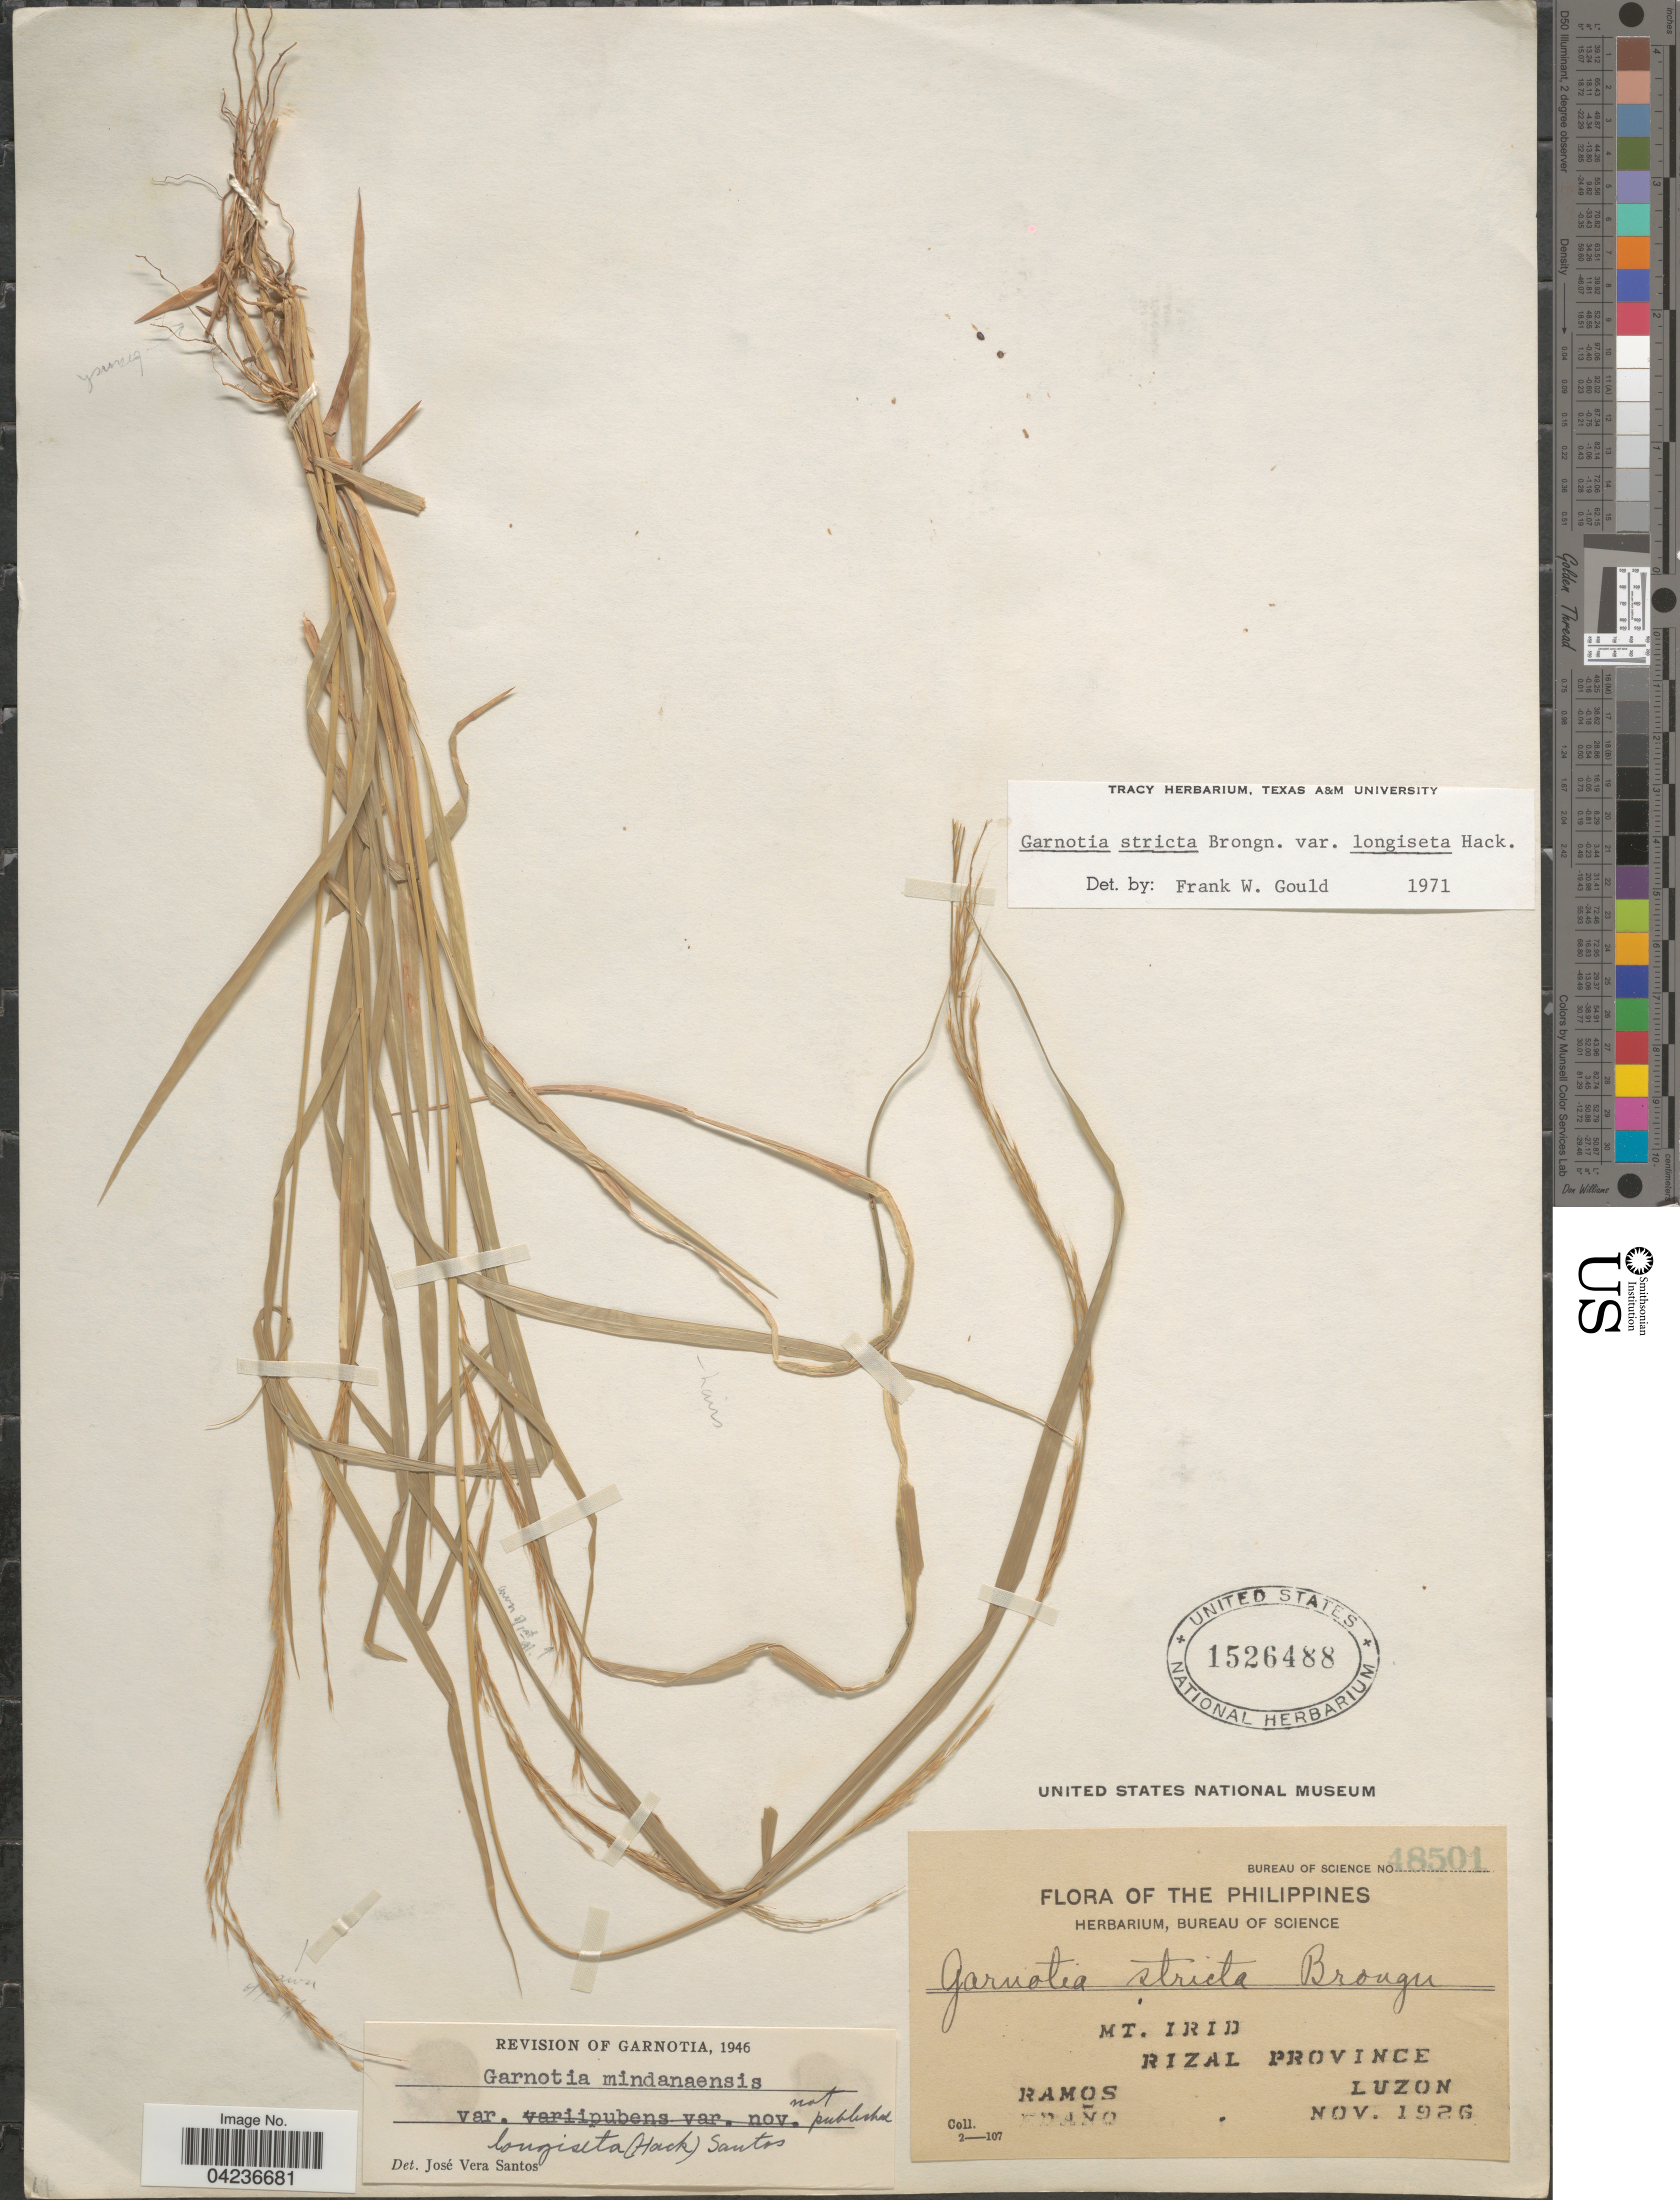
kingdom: Plantae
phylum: Tracheophyta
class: Liliopsida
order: Poales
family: Poaceae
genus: Garnotia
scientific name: Garnotia stricta var. longiseta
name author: Hack. in Kneuck.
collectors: -. Ramos & -. Edano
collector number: Bureau of Science 48501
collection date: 1926-11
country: Philippines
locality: Mt. Irid. Rizal Province. Luzon.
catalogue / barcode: US 1526488